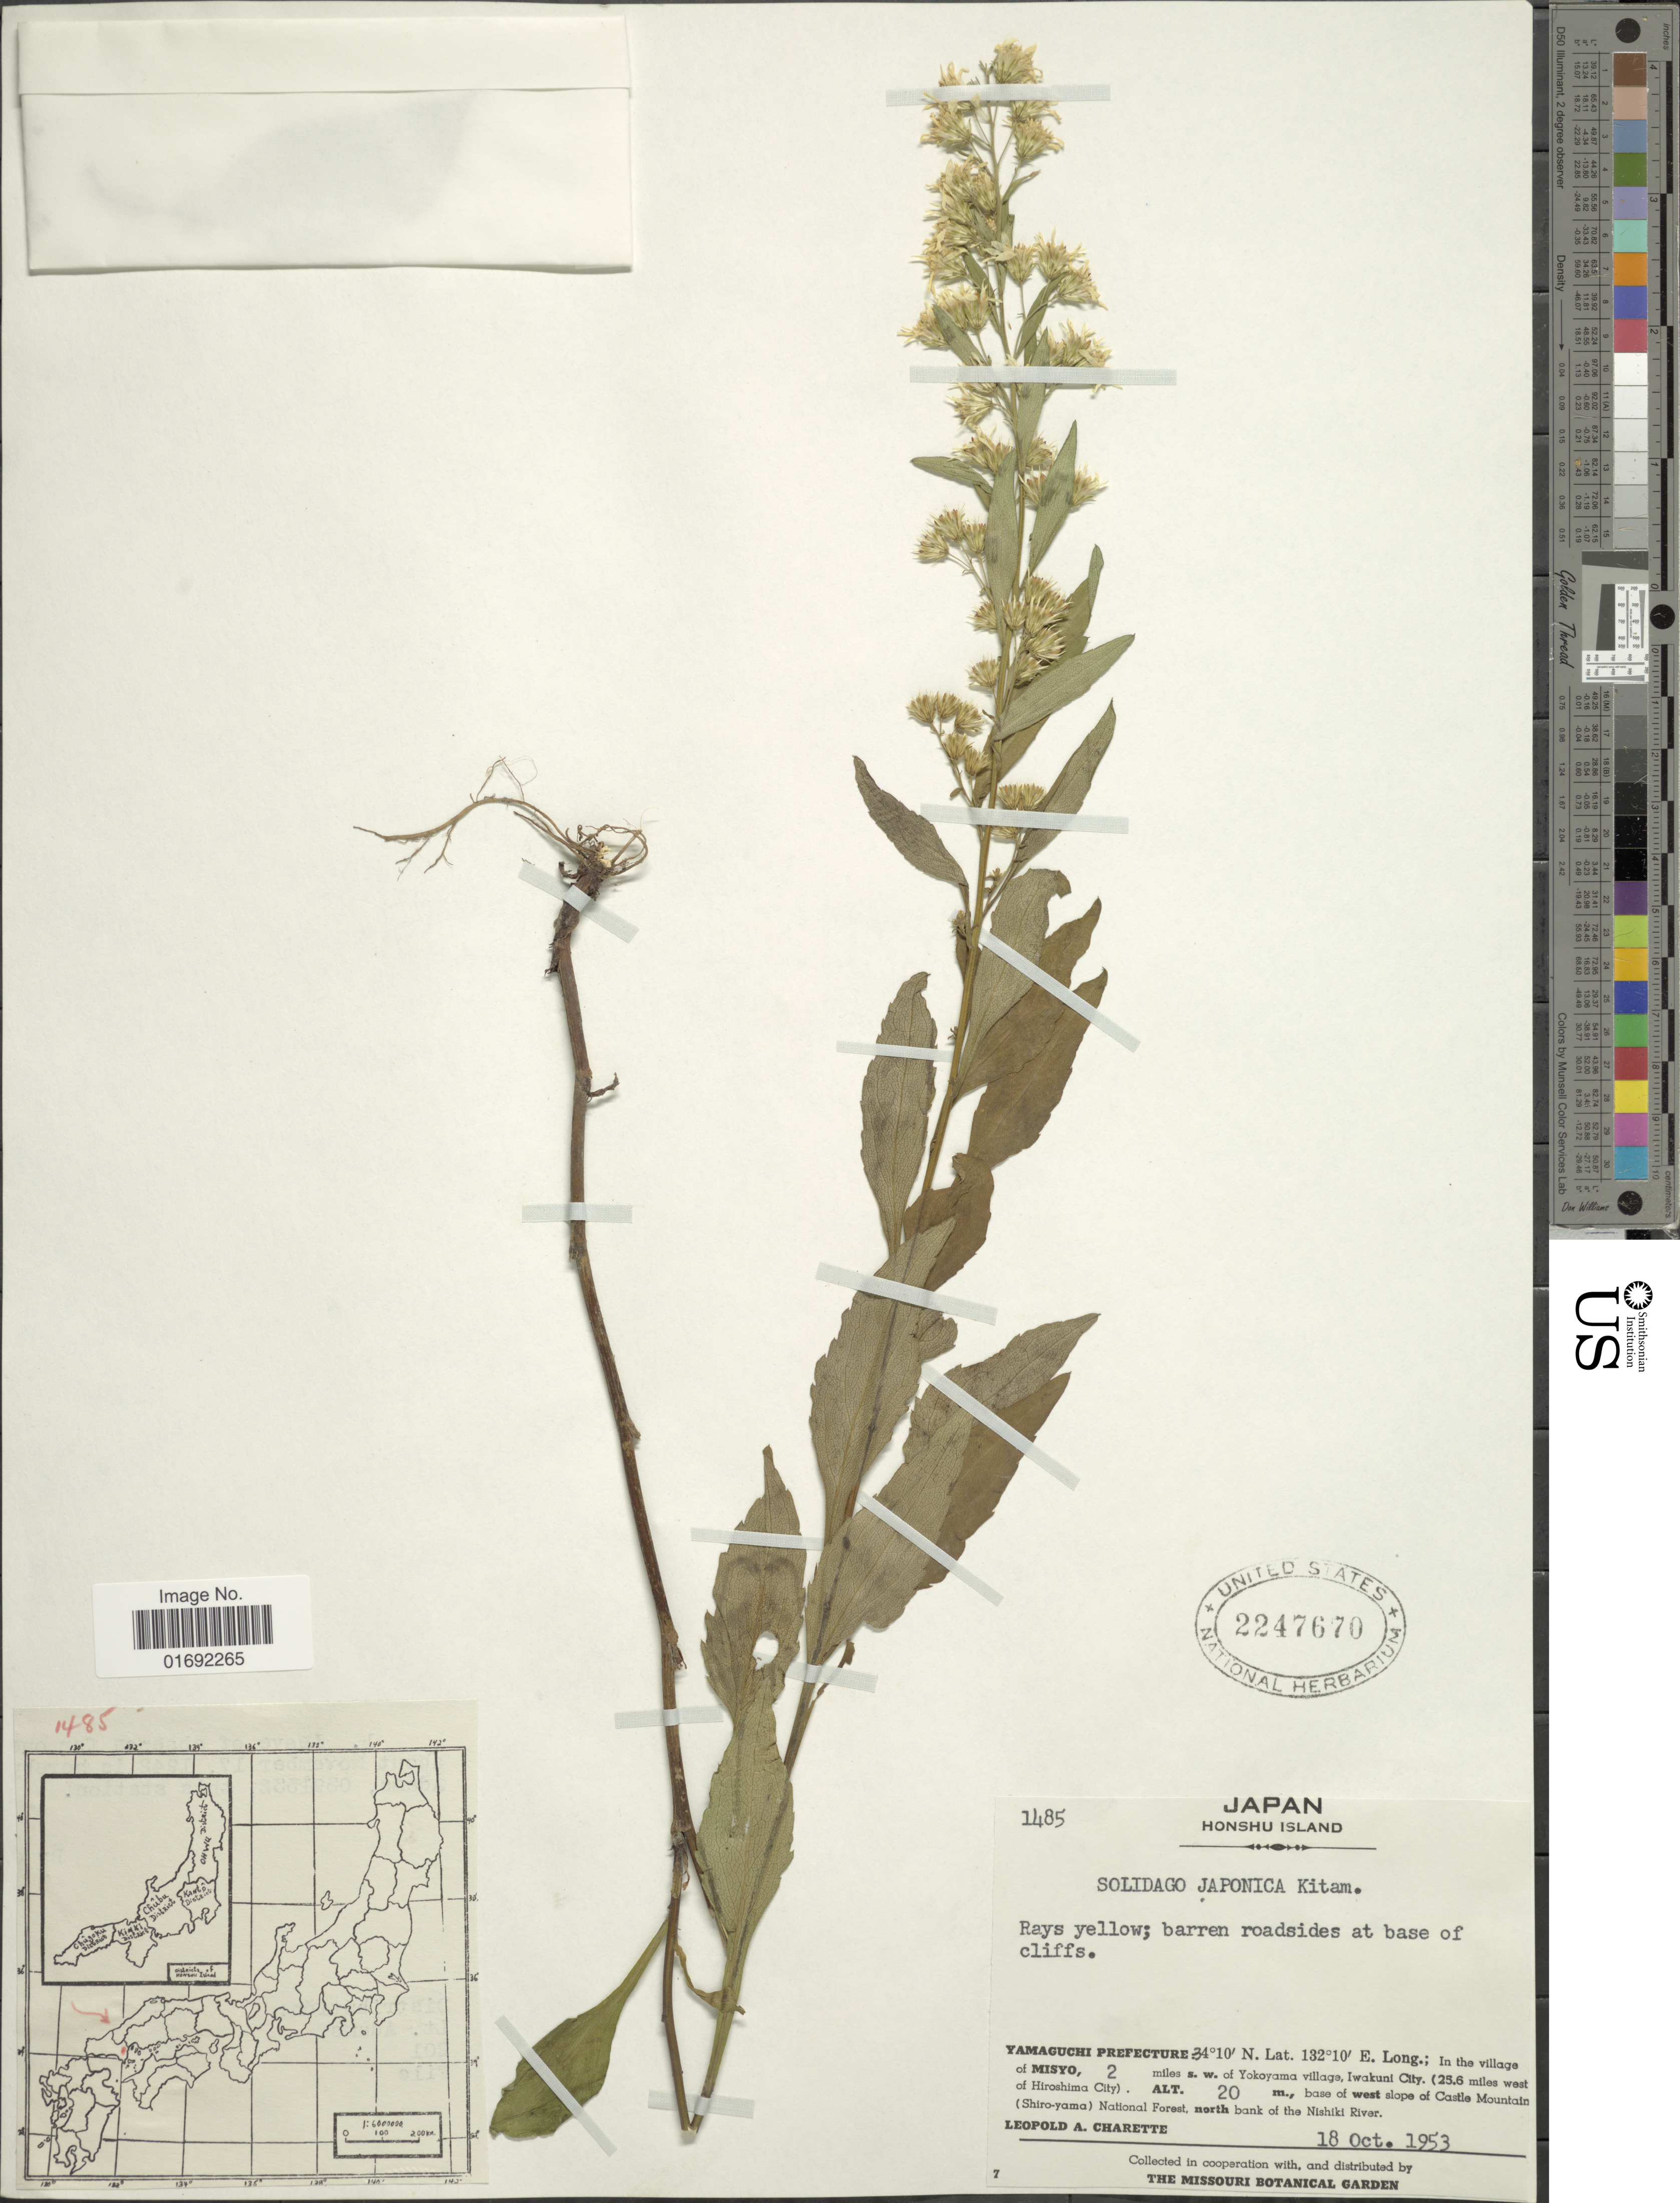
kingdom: Plantae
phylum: Tracheophyta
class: Magnoliopsida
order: Asterales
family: Asteraceae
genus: Solidago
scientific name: Solidago virgaurea var. asiatica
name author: Nakai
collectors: L. A. Charette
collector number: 1485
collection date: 1953-10-18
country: Japan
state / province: Yamaguti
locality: Honshu Island, in the village of Misyo, 2 miles s. w. of Yokoyama village, Iwakuni City (25.6 miles west of Hiroshima City), base of west slope of Castle Mountain (Shiro-yama) National Forest, north bank of the Nishiki River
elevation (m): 20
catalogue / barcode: US 2247670